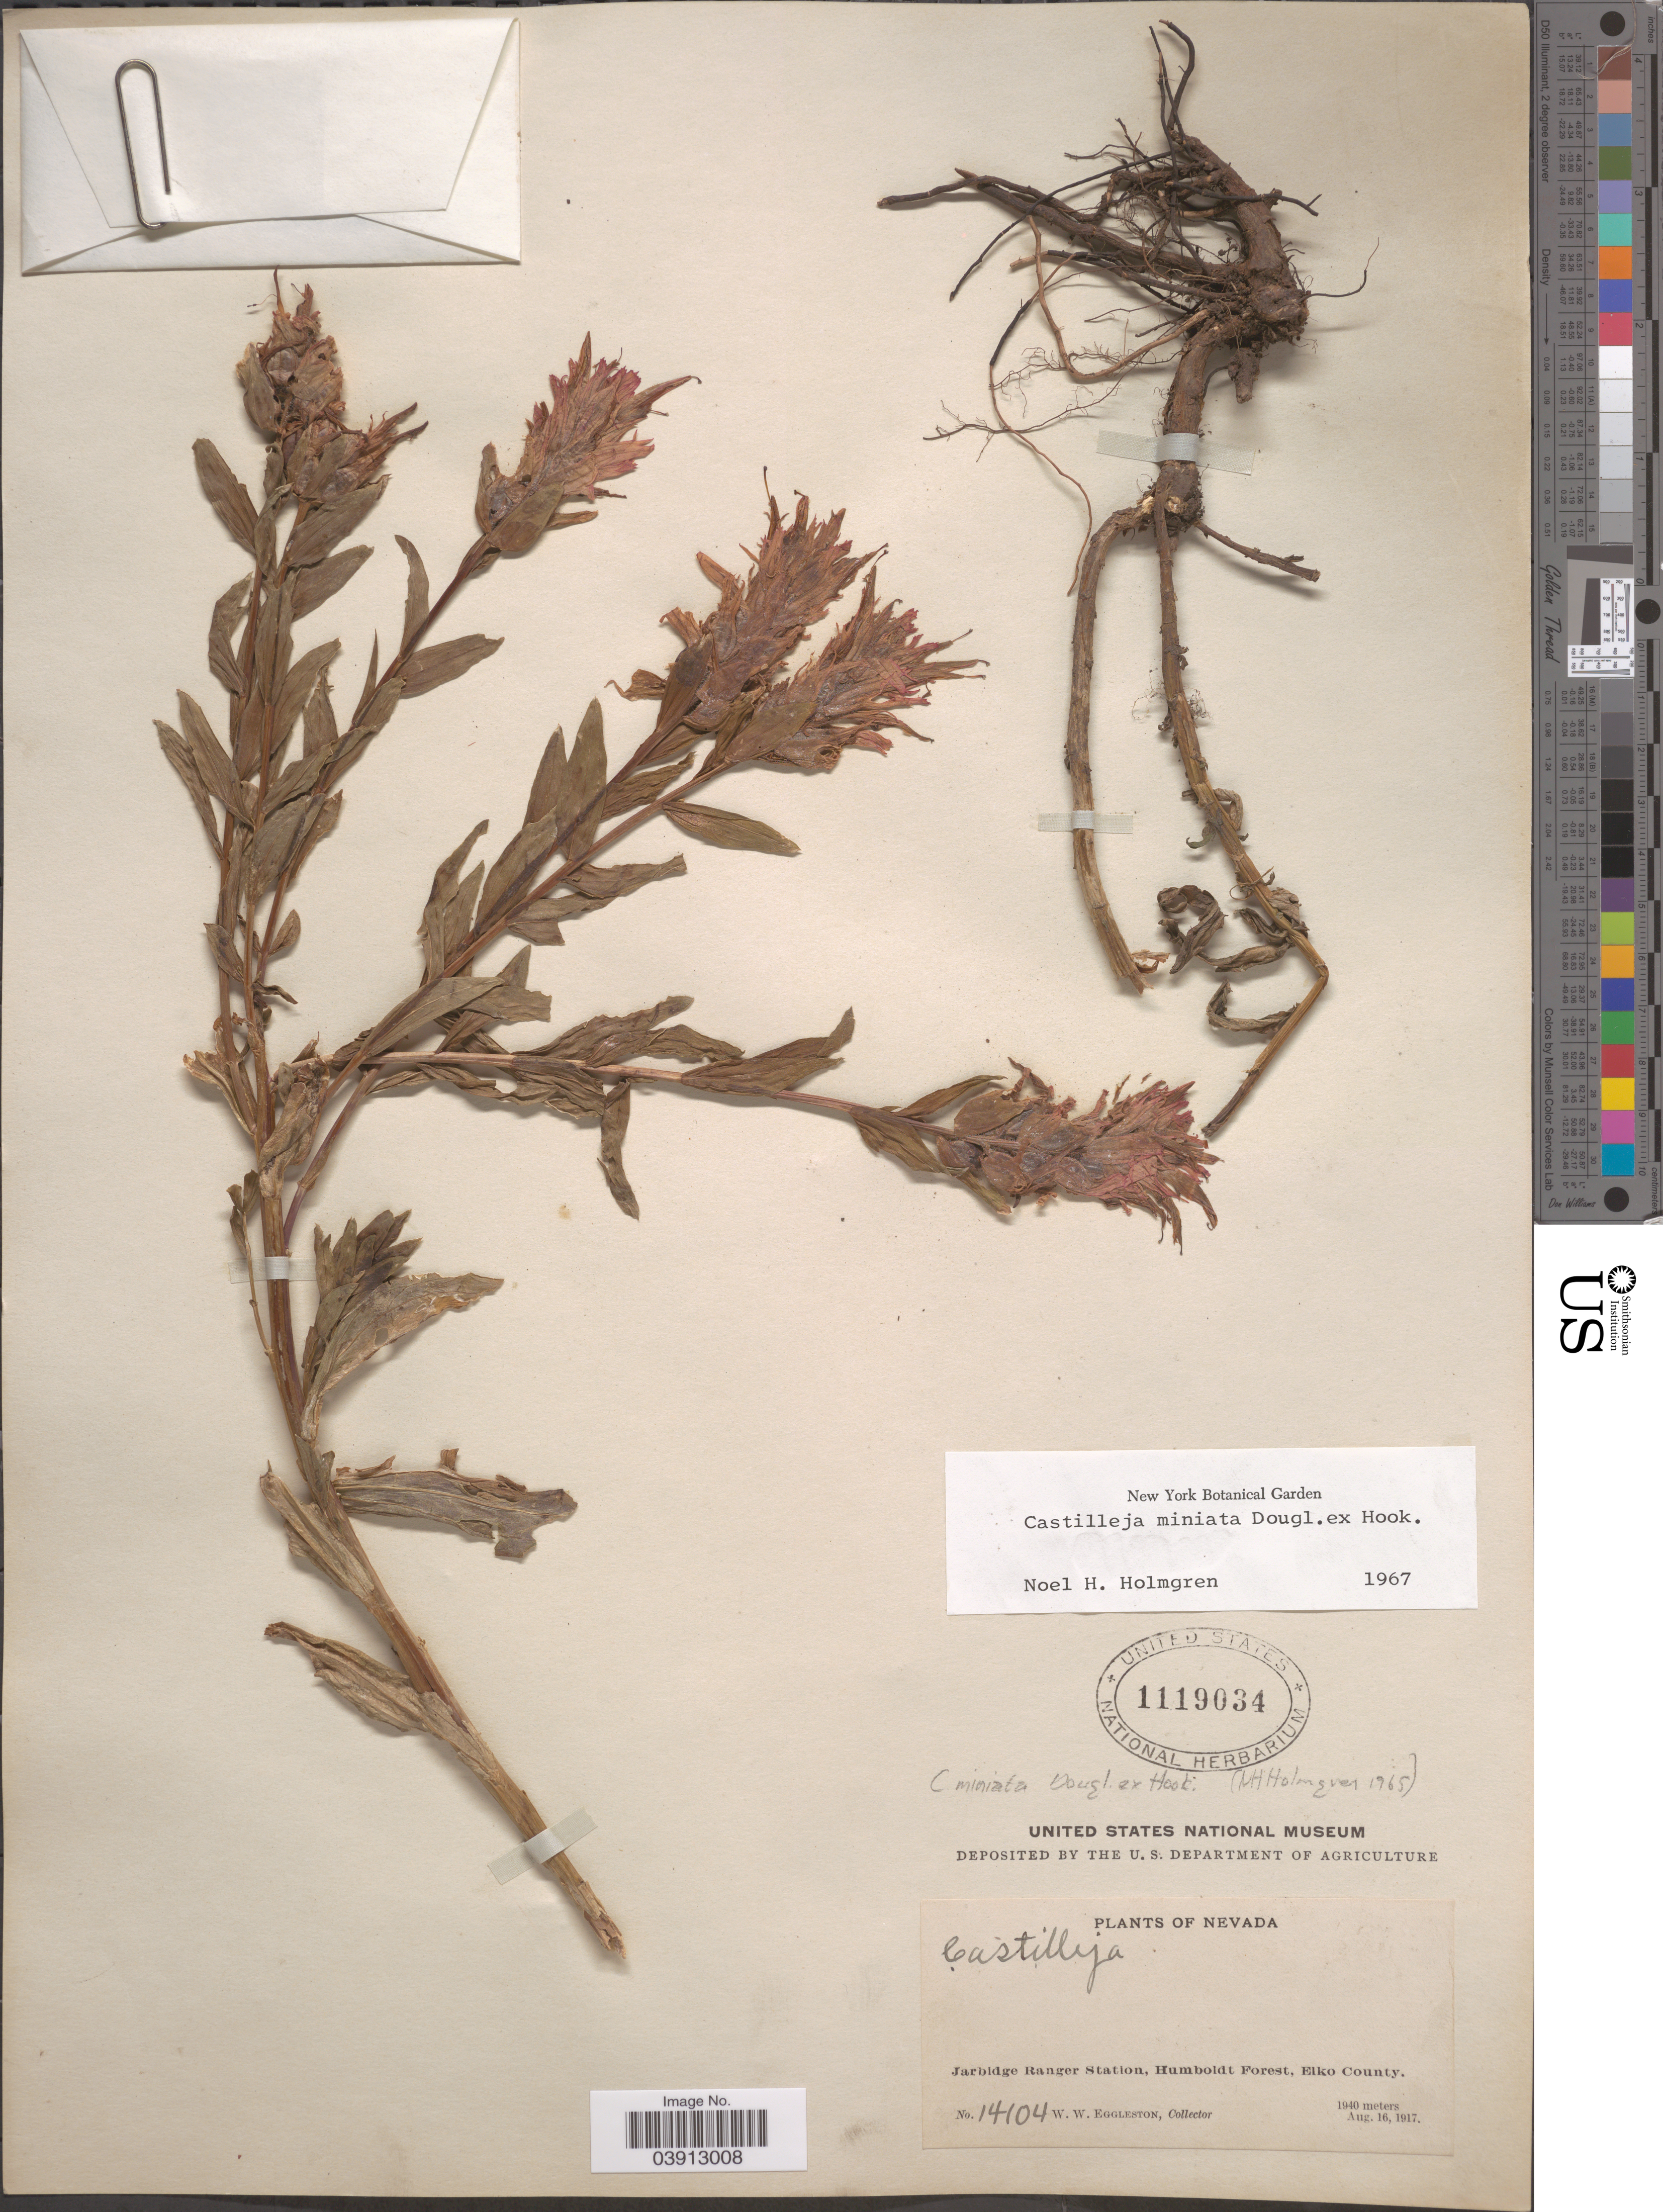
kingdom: Plantae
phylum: Tracheophyta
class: Magnoliopsida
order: Lamiales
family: Orobanchaceae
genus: Castilleja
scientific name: Castilleja miniata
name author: Douglas ex Hook.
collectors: W. W. Eggleston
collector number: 14104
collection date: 1917-08-16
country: United States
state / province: Nevada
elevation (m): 1940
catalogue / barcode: US 1119034